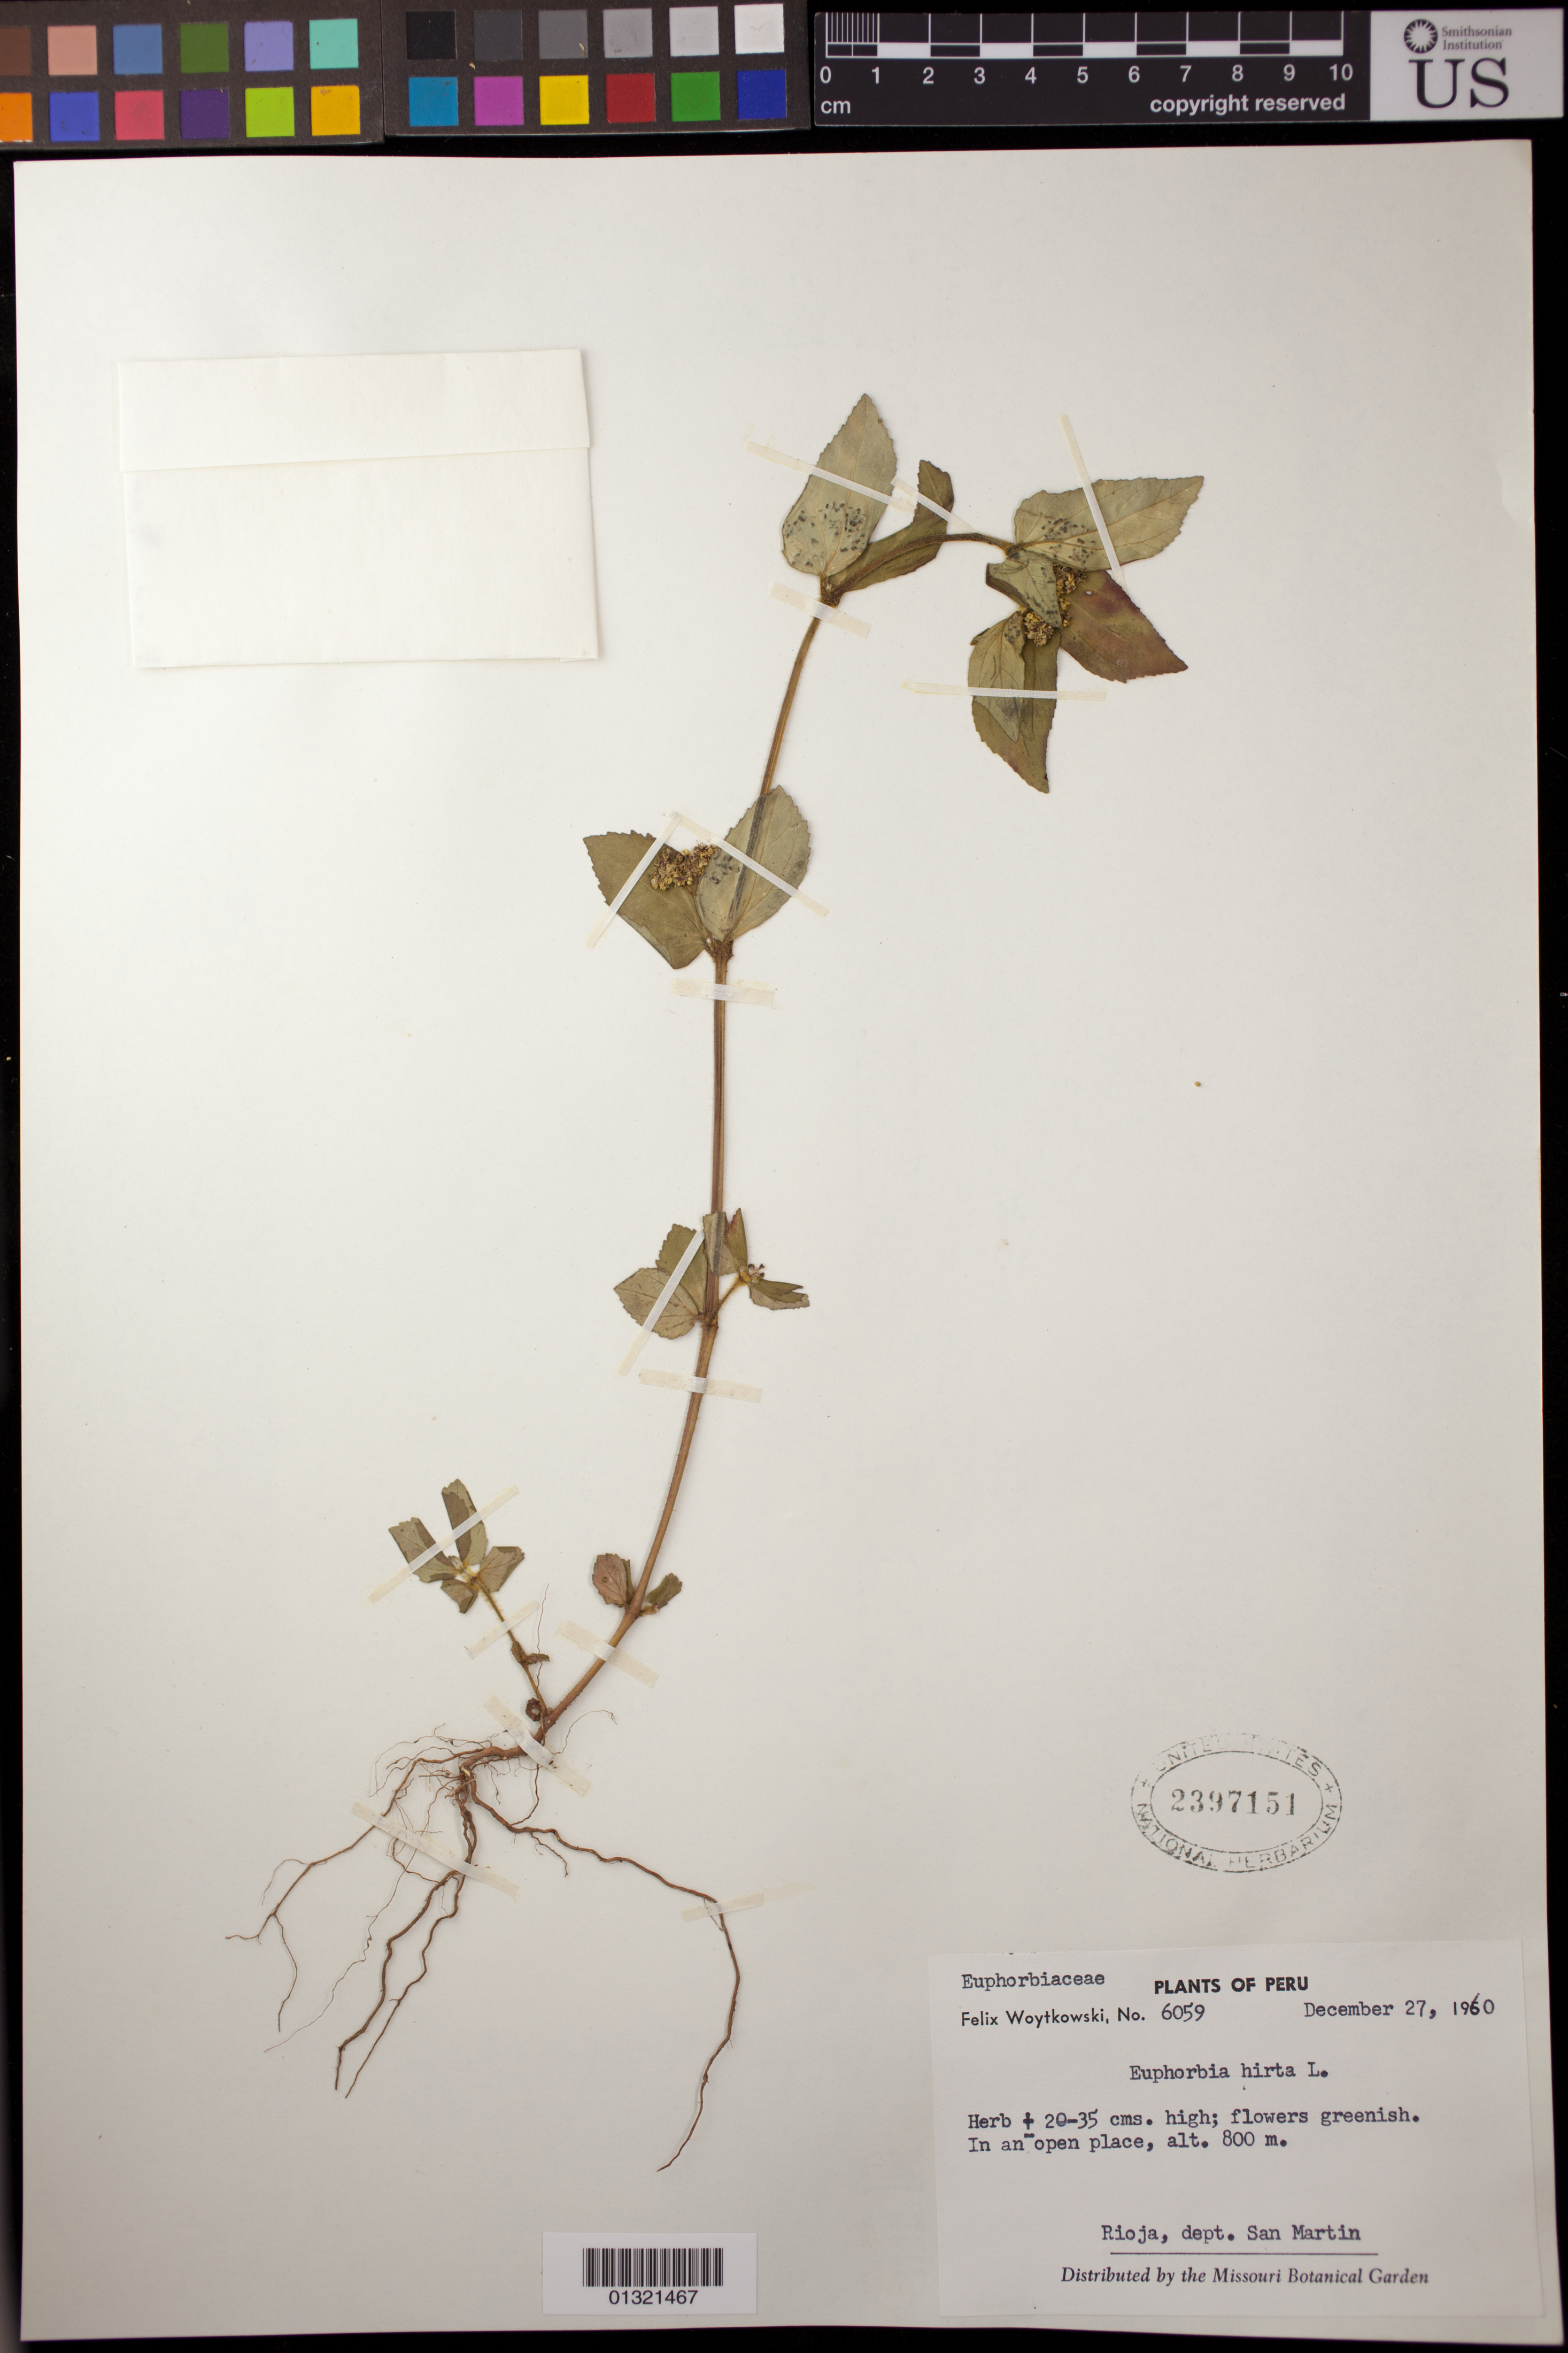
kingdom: Plantae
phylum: Tracheophyta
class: Magnoliopsida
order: Malpighiales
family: Euphorbiaceae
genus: Euphorbia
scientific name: Euphorbia hirta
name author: L.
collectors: F. Woytkowski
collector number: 6059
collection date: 1960-12-27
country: Peru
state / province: San Martín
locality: Rioja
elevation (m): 800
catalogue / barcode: US 2397151